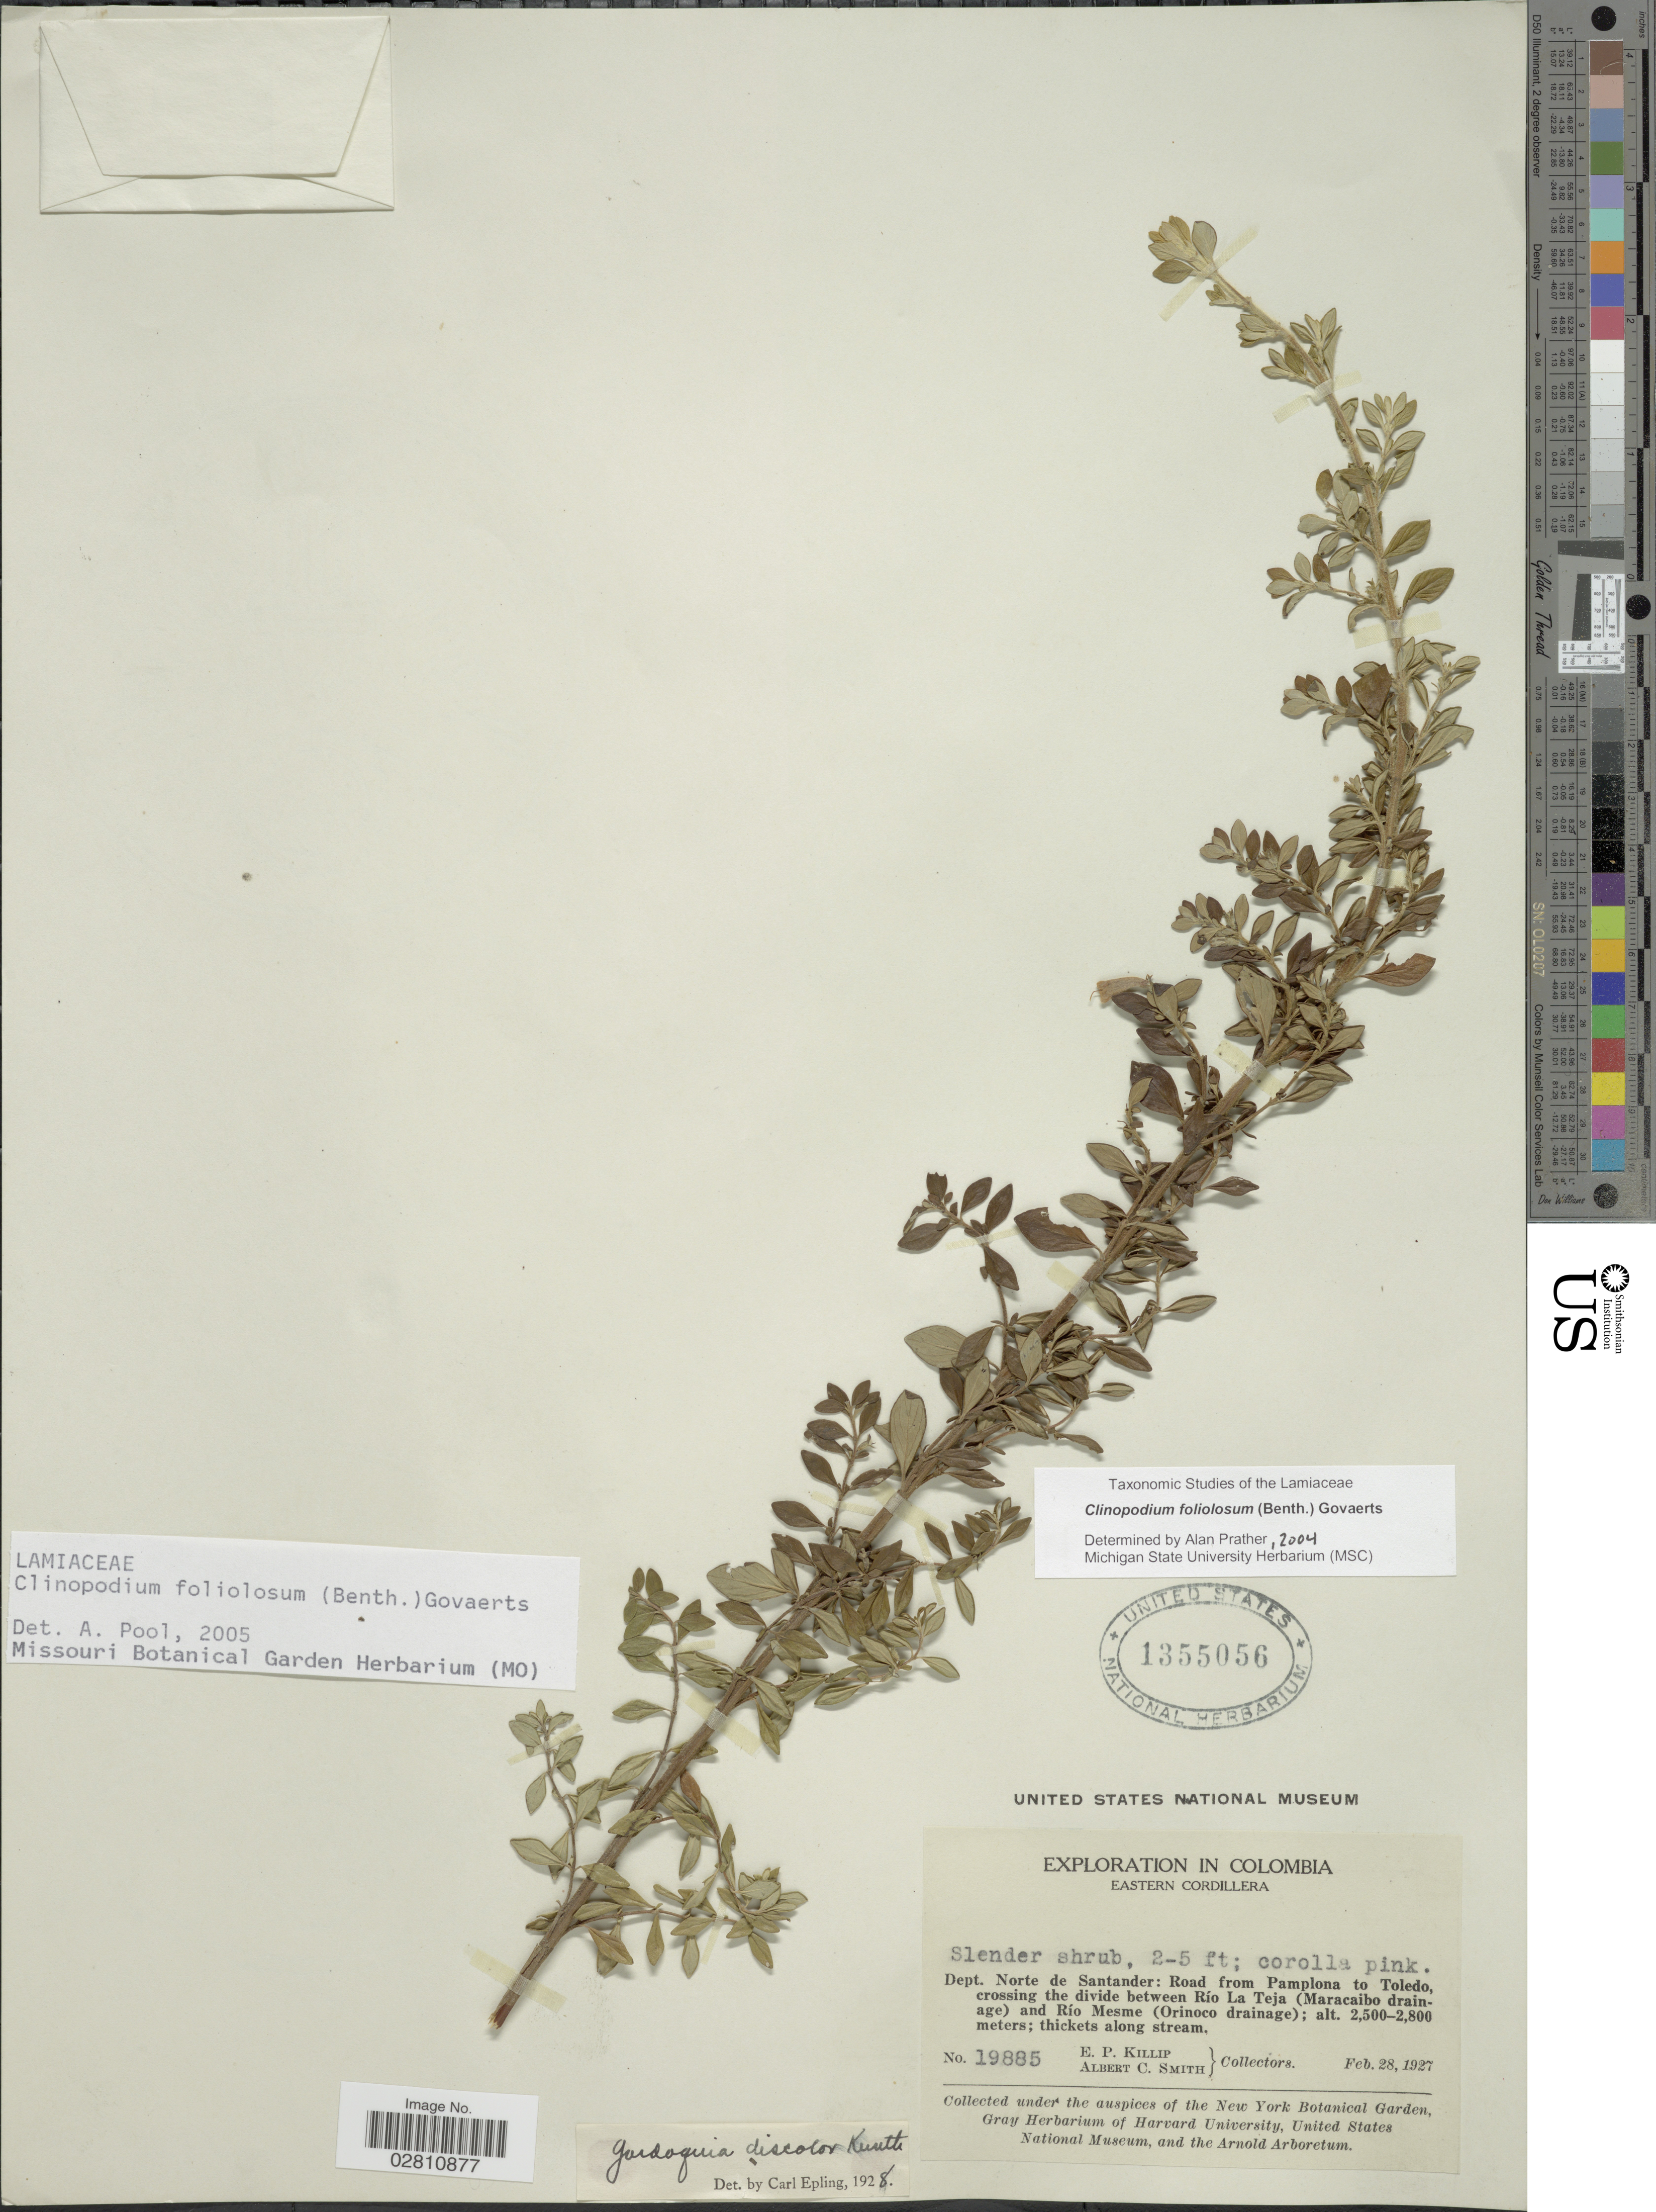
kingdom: Plantae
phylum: Tracheophyta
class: Magnoliopsida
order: Lamiales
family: Lamiaceae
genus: Clinopodium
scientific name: Clinopodium foliolosum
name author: (Benth.) Govaerts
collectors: E. P. Killip & A. C. Smith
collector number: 19885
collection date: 1927-02-28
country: Colombia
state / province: Norte de Santander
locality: Eastern Cordillera, Dept. Norte de Santander: Road from Pamplona to Toledo, crossing the divide between Río La Teja (Maracaibo drainage) and Río Mesme (Orinoco drainage).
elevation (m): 2500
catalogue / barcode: US 1355056